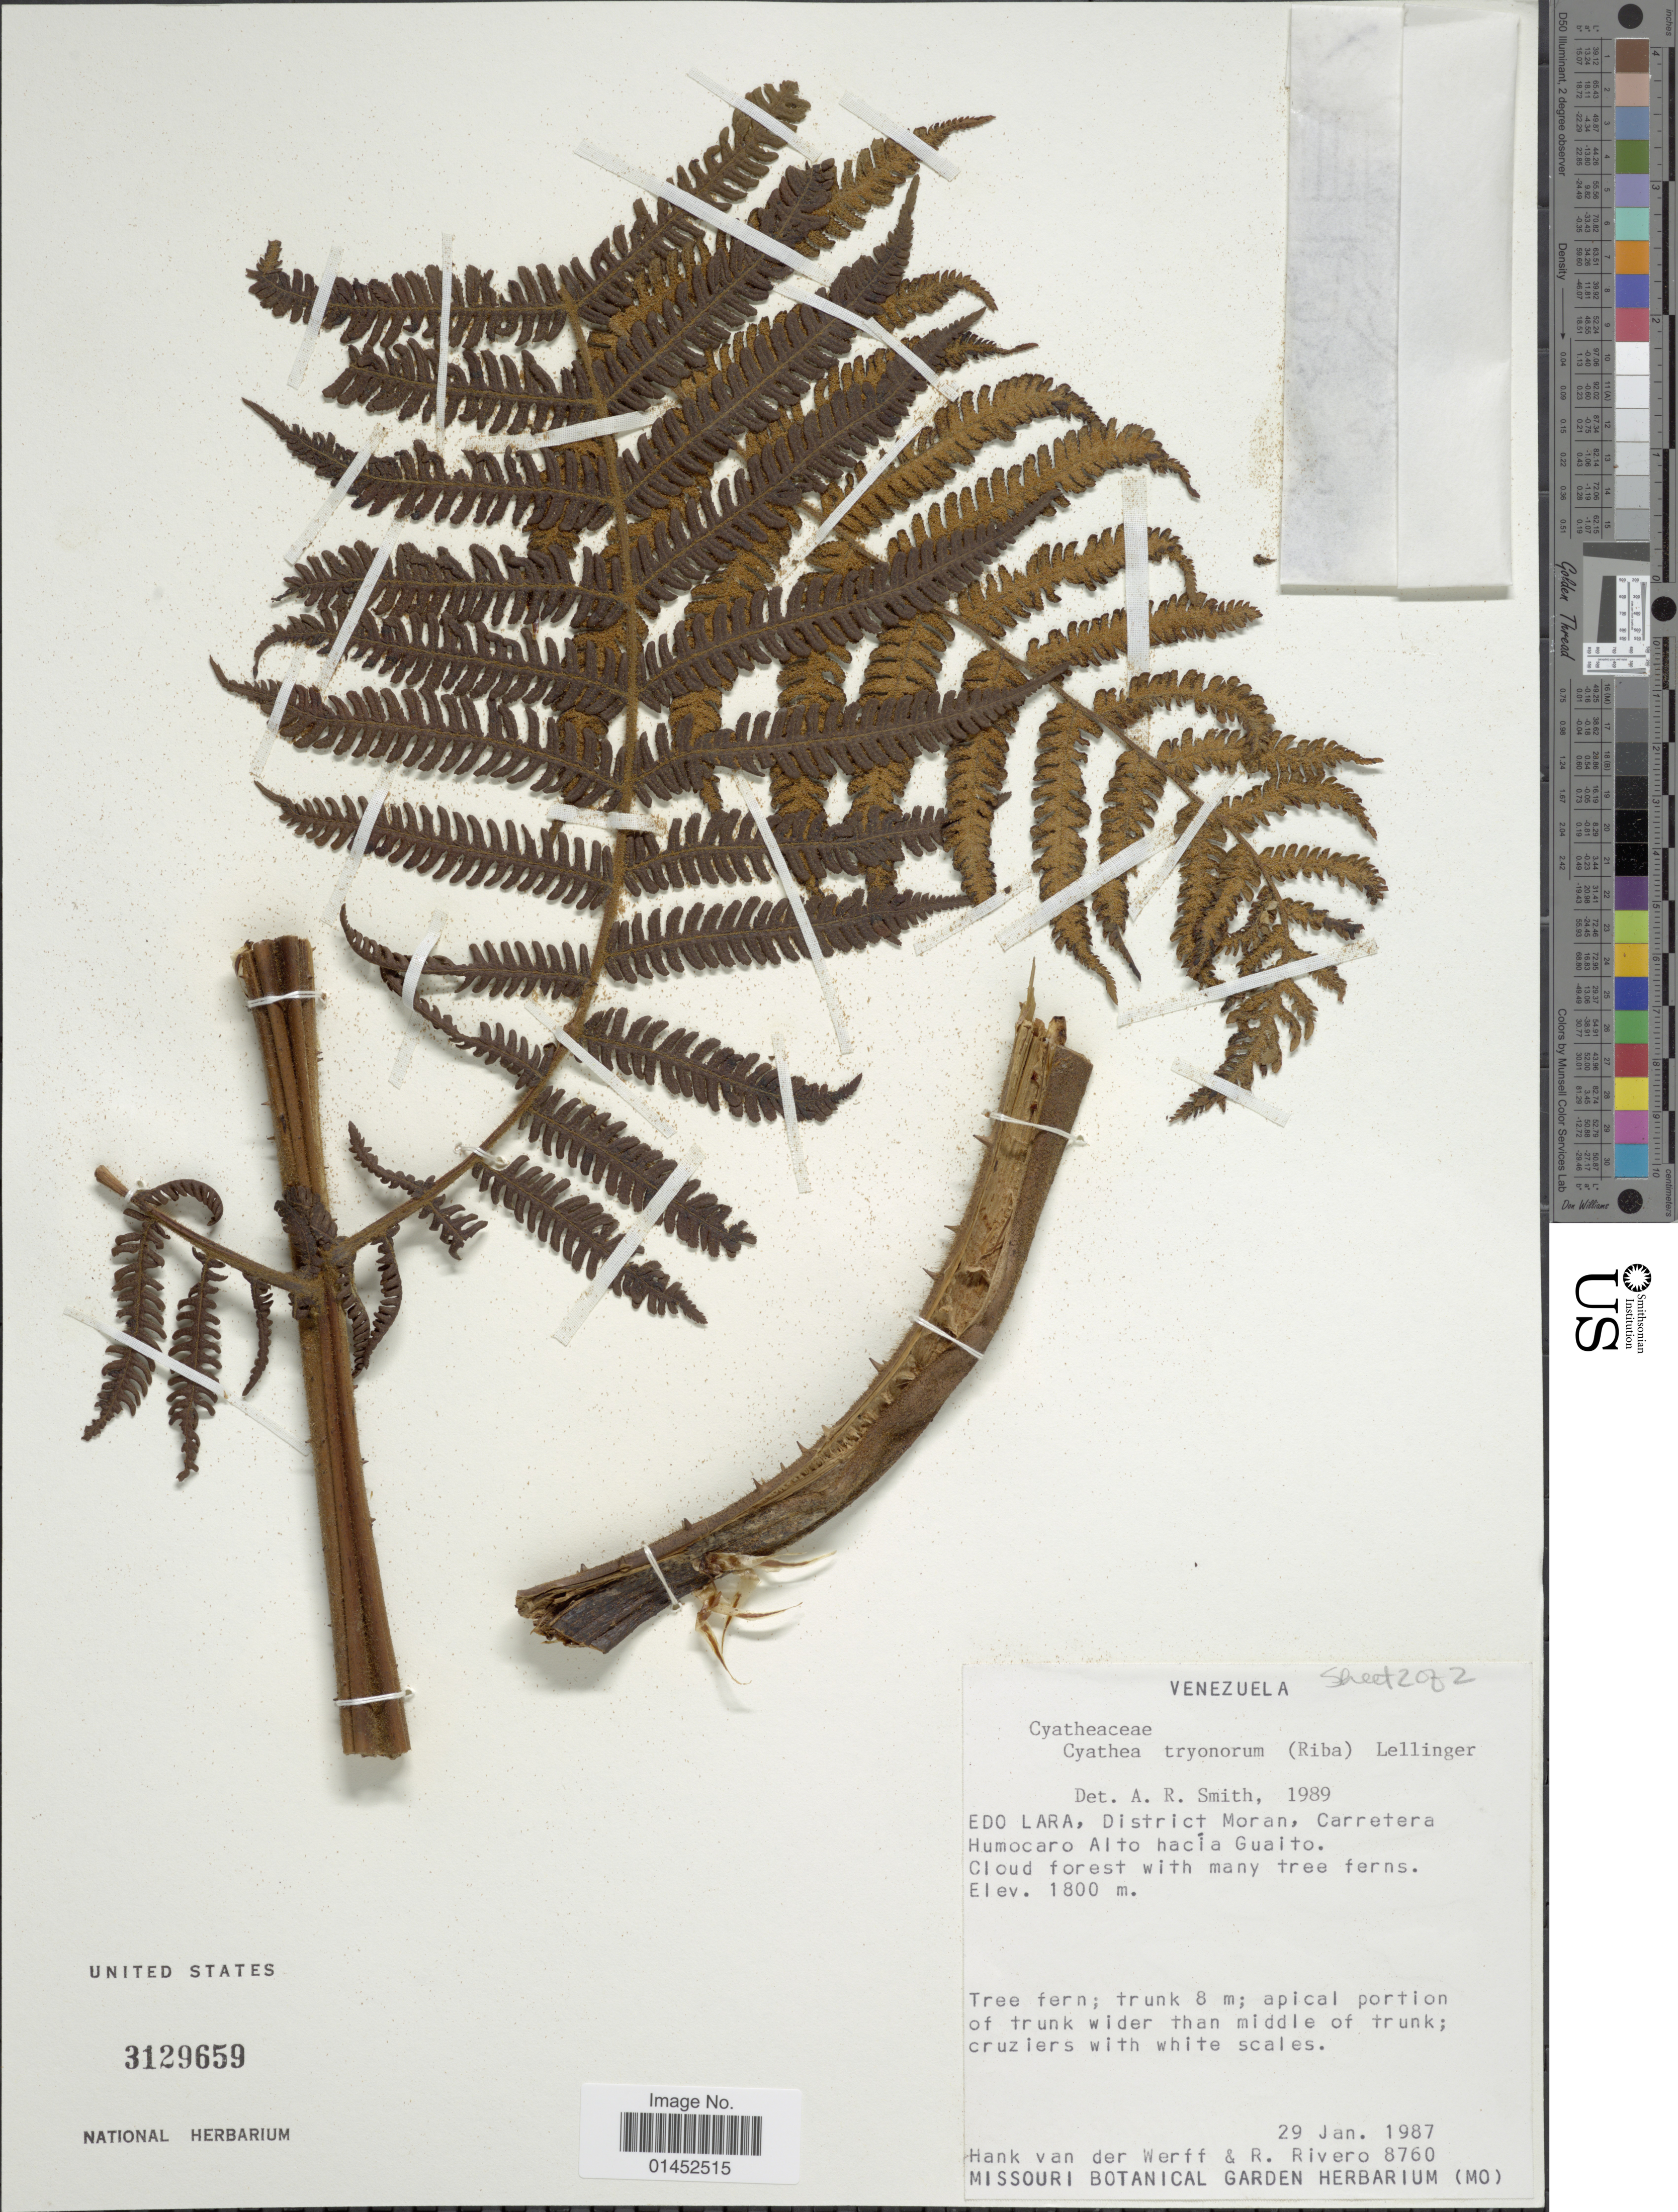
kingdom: Plantae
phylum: Tracheophyta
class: Polypodiopsida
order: Cyatheales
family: Cyatheaceae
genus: Cyathea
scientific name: Cyathea pungens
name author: (Willd.) Domin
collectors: H. van der Werff & R. Rivero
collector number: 8760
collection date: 1987-01-29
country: Venezuela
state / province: Lara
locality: Edo Lara, District Moran, Carretera Humocaro Alto hacia Guaito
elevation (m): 1800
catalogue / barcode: US 3129659